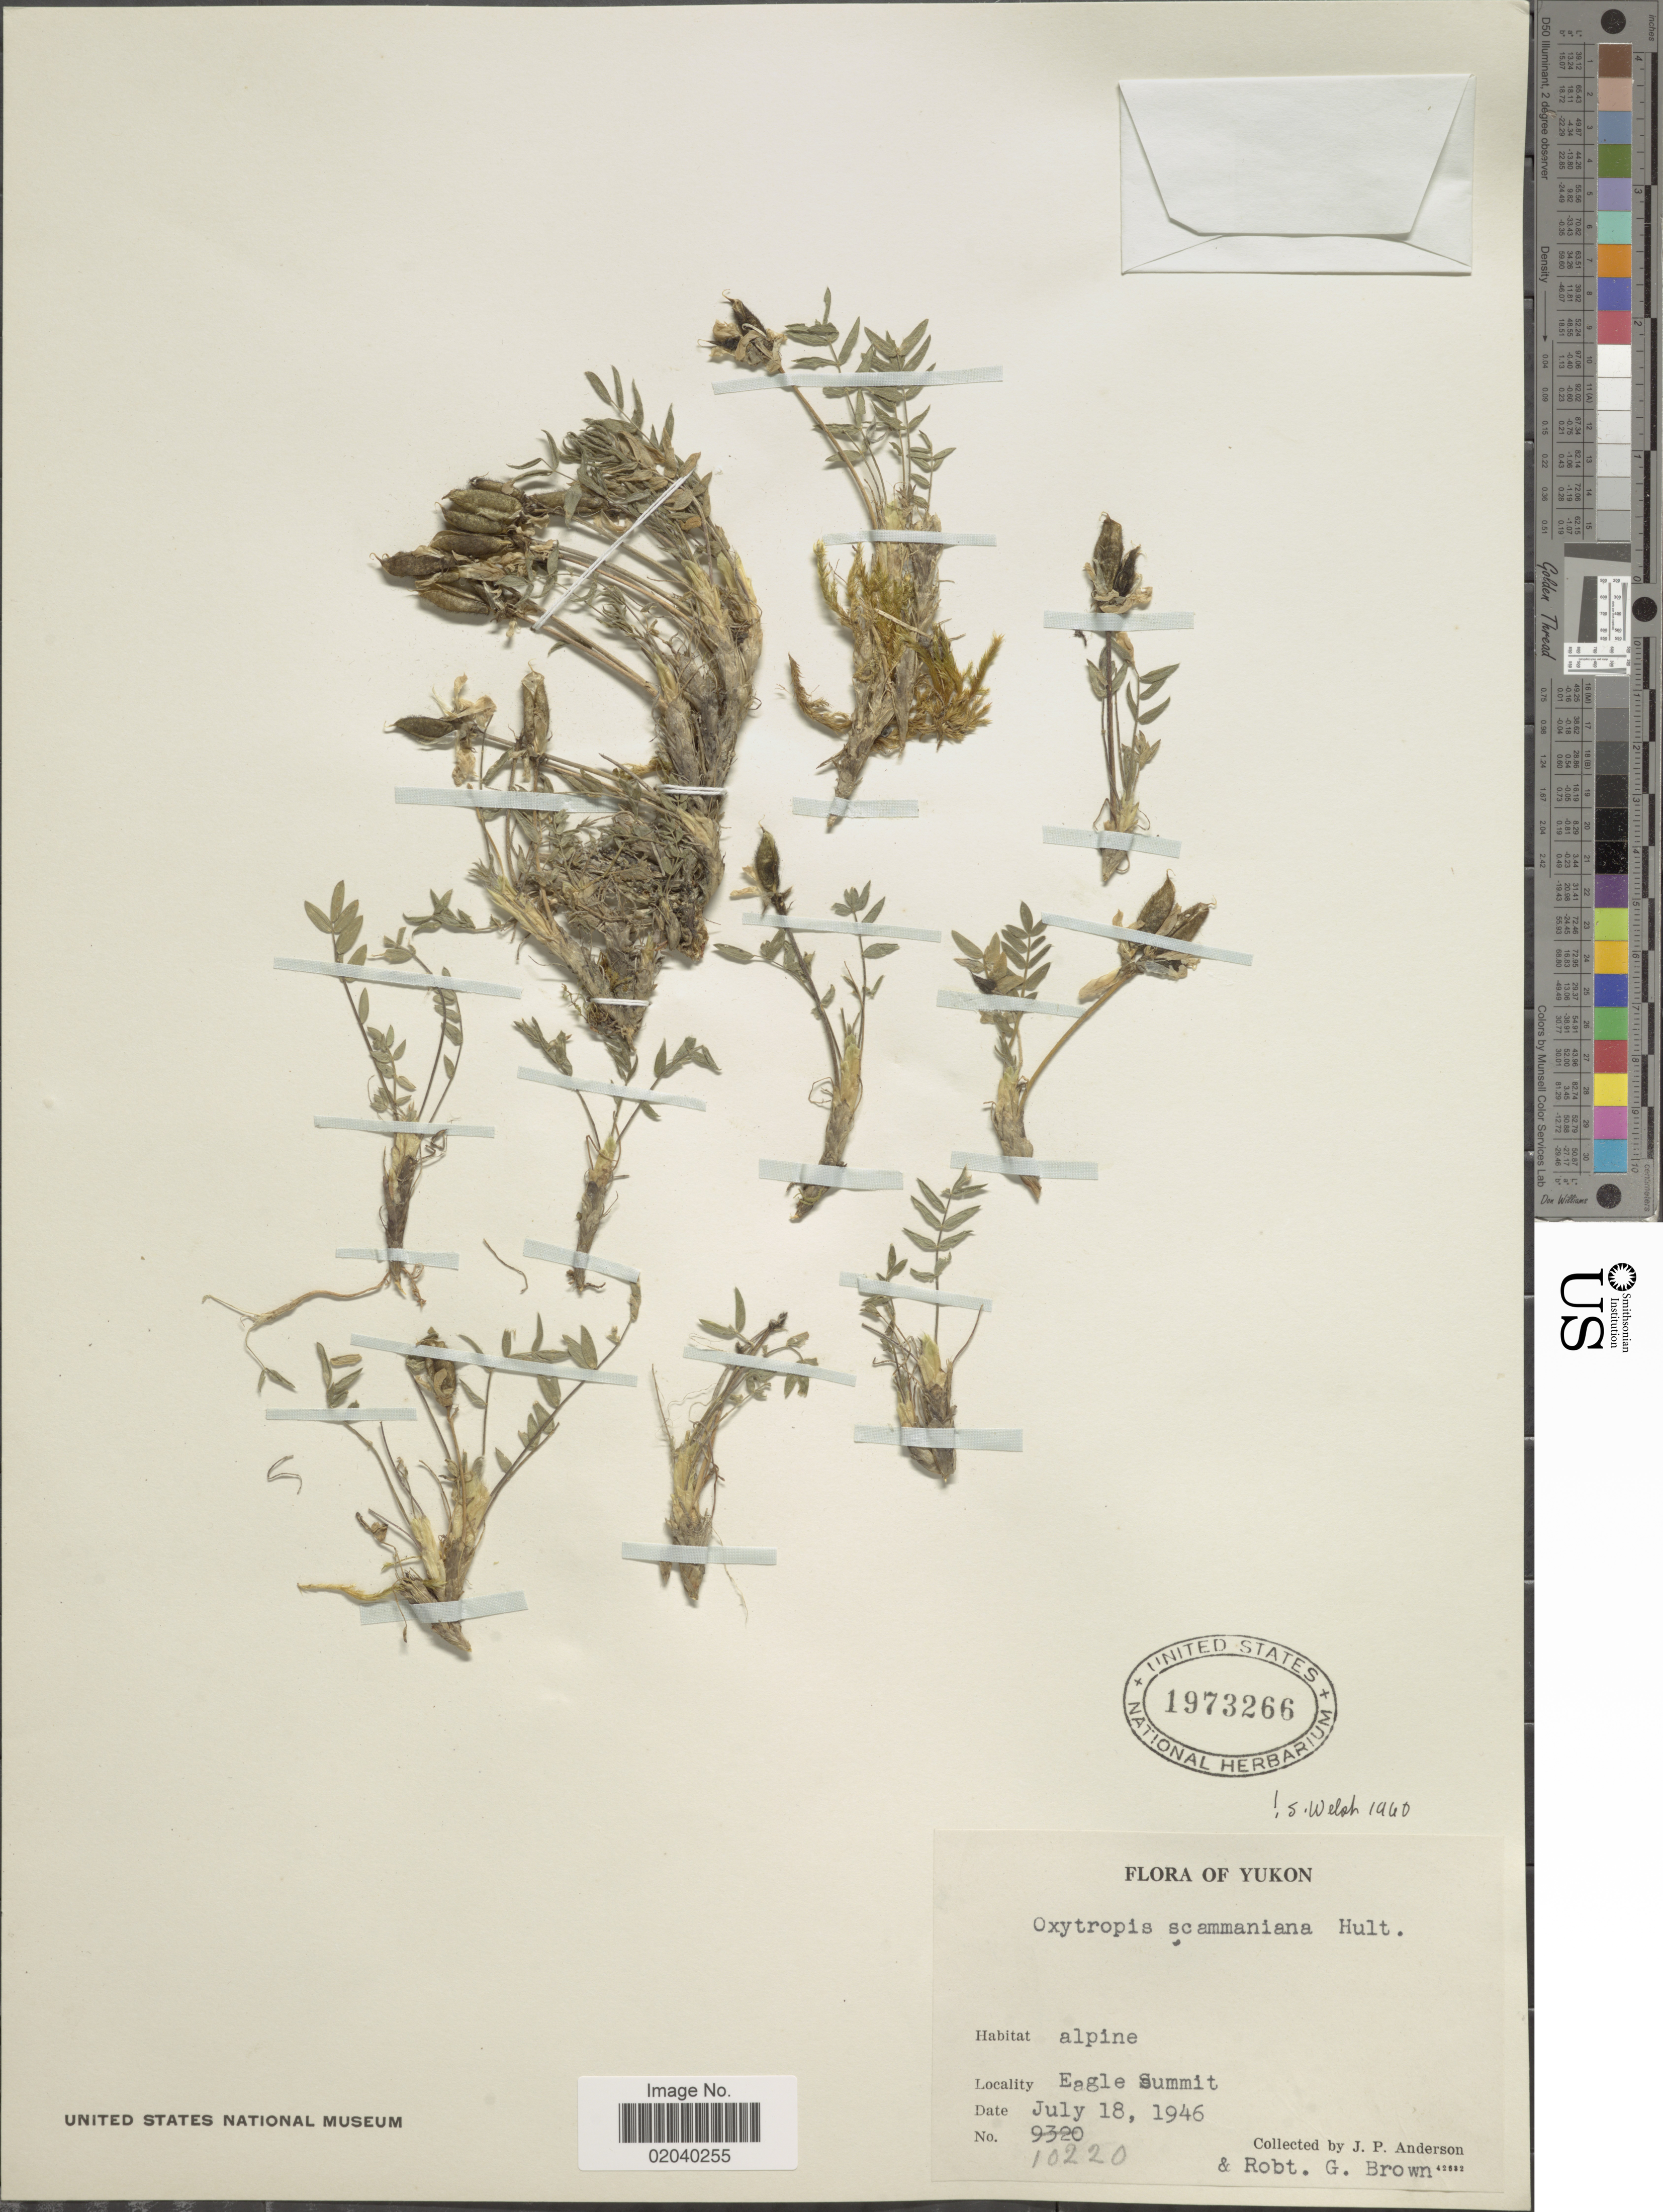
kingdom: Plantae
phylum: Tracheophyta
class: Magnoliopsida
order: Fabales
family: Fabaceae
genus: Oxytropis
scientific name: Oxytropis scammaniana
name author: Hultén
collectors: J. P. Anderson & R. G. Brown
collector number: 10220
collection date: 1946-07-18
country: Canada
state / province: Yukon Territory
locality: Yukon, alpine, Eagle Summit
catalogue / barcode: US 1973266